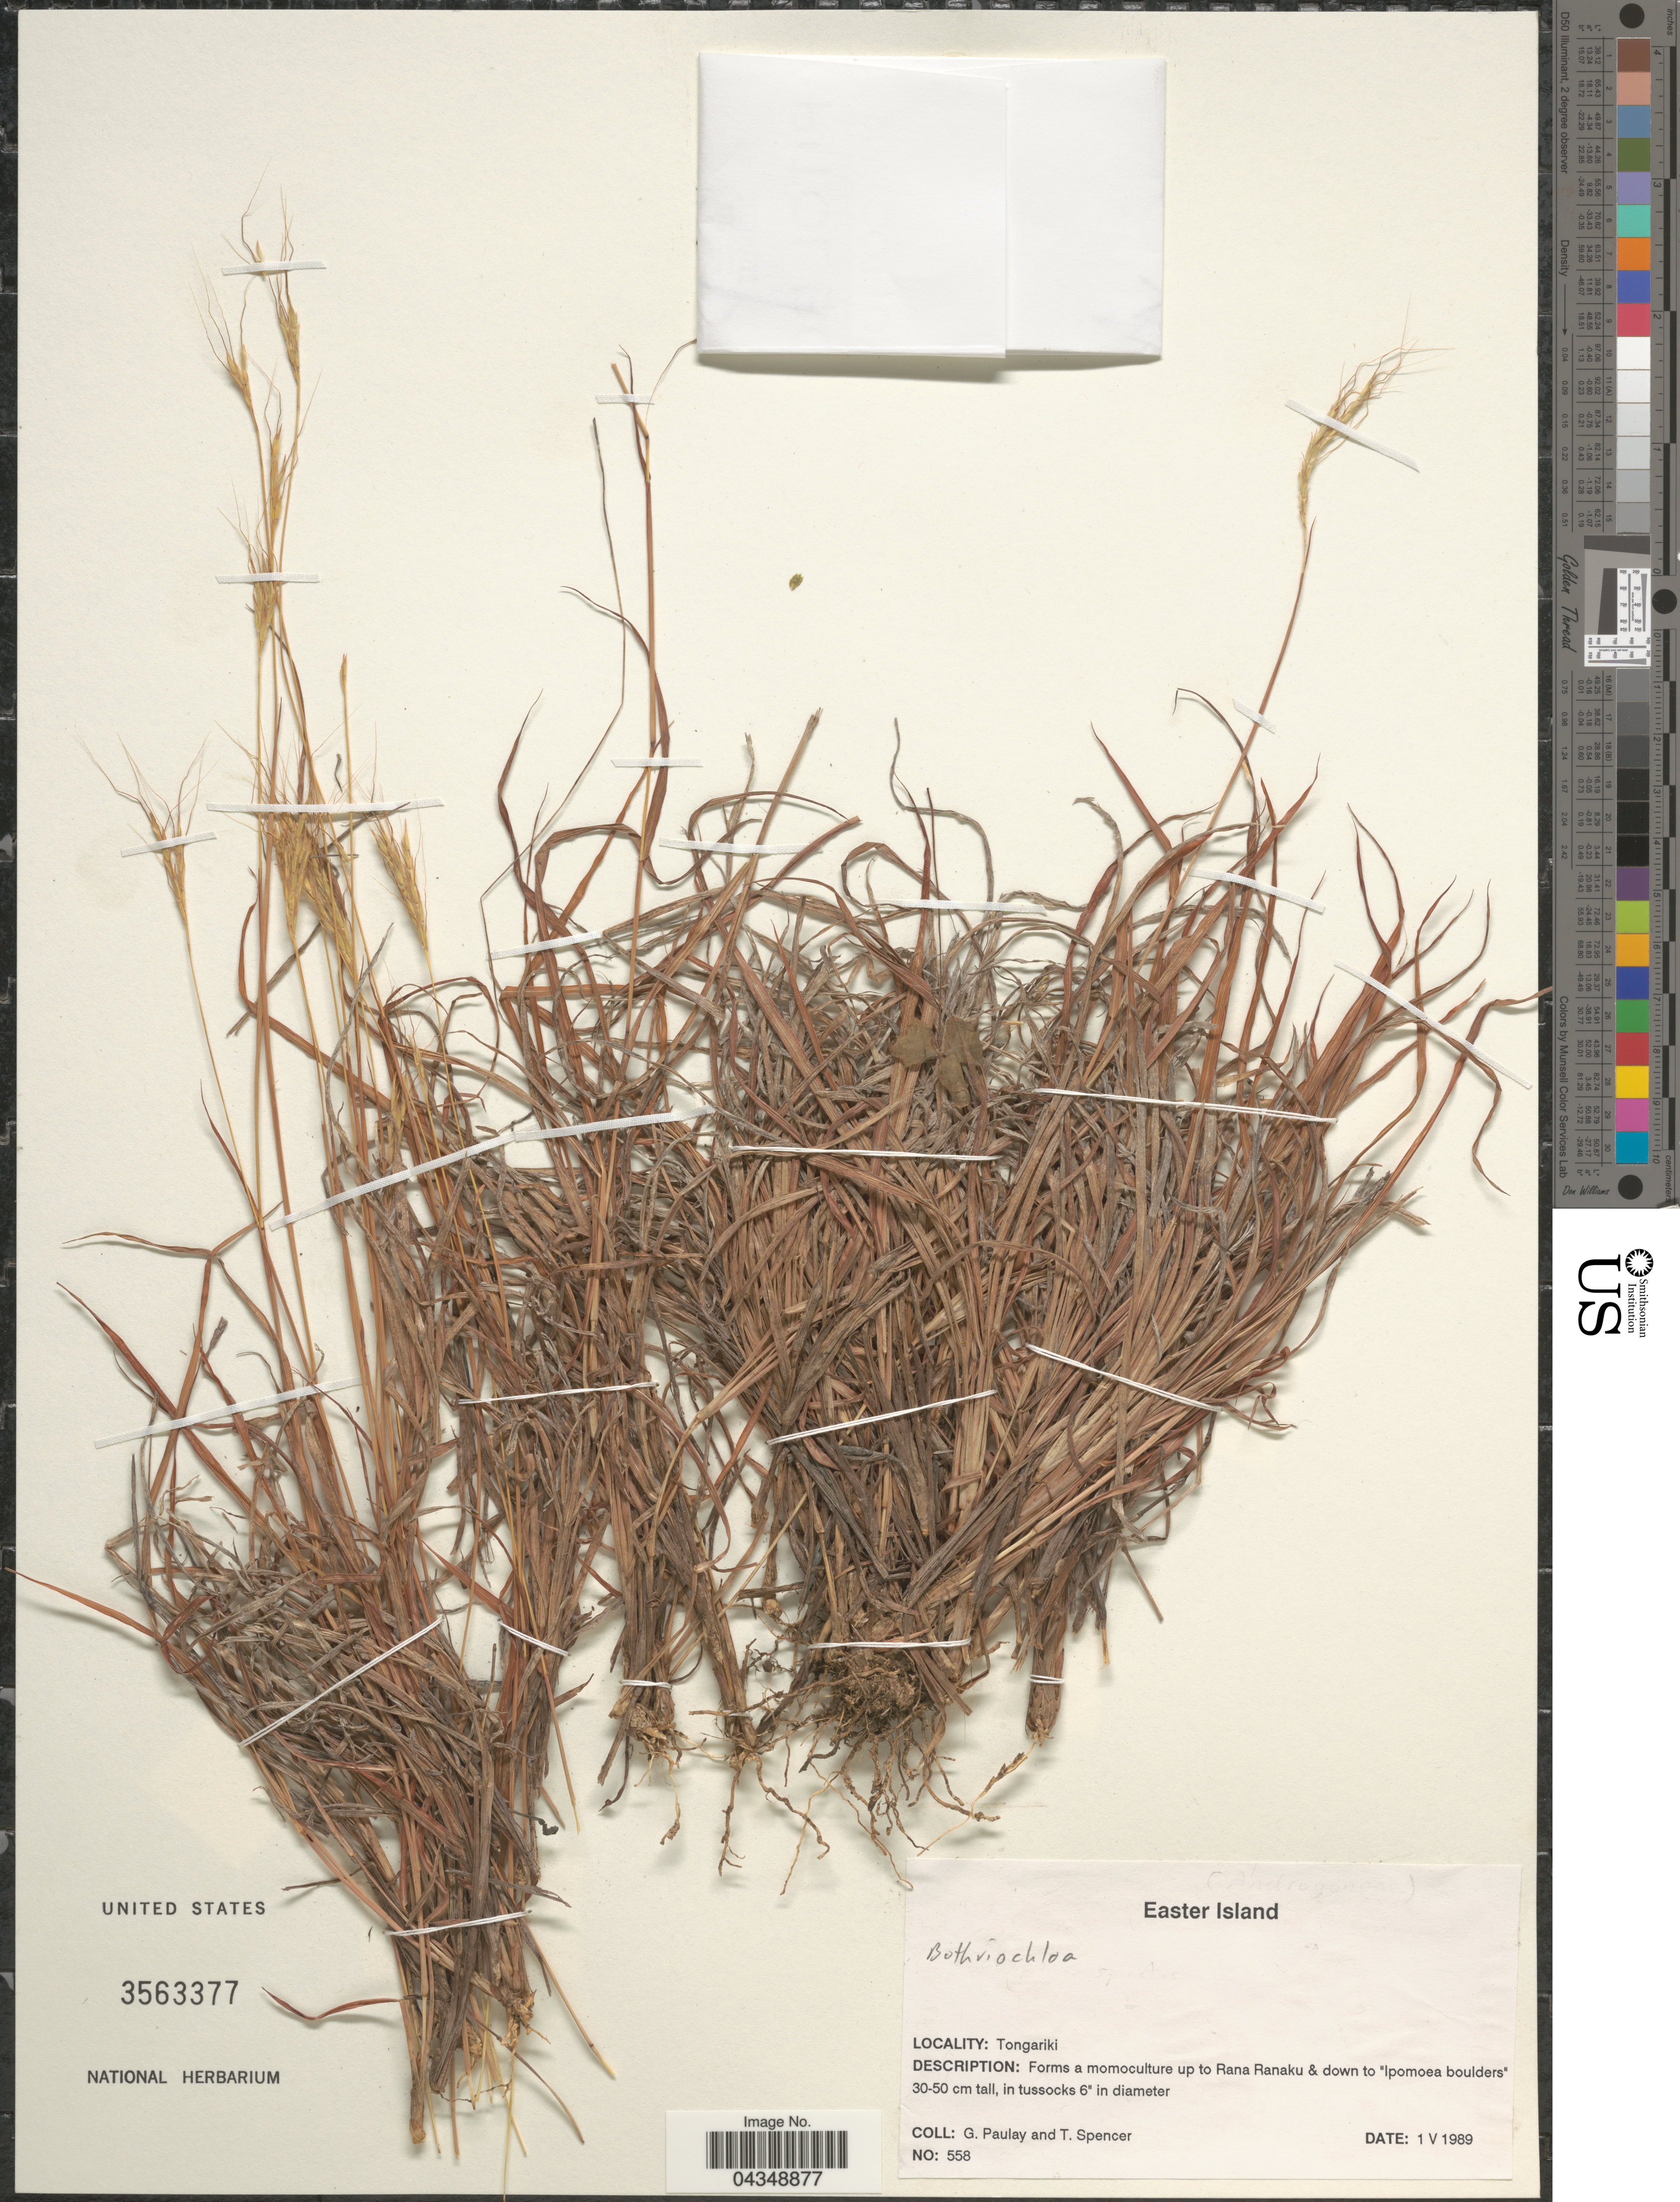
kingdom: Plantae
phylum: Tracheophyta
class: Liliopsida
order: Poales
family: Poaceae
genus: Bothriochloa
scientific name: Bothriochloa sp.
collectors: G. Paulay & T. Spencer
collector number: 558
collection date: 1989-05-01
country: Vanuatu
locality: Easter Island. Tongariki.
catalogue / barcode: US 3563377